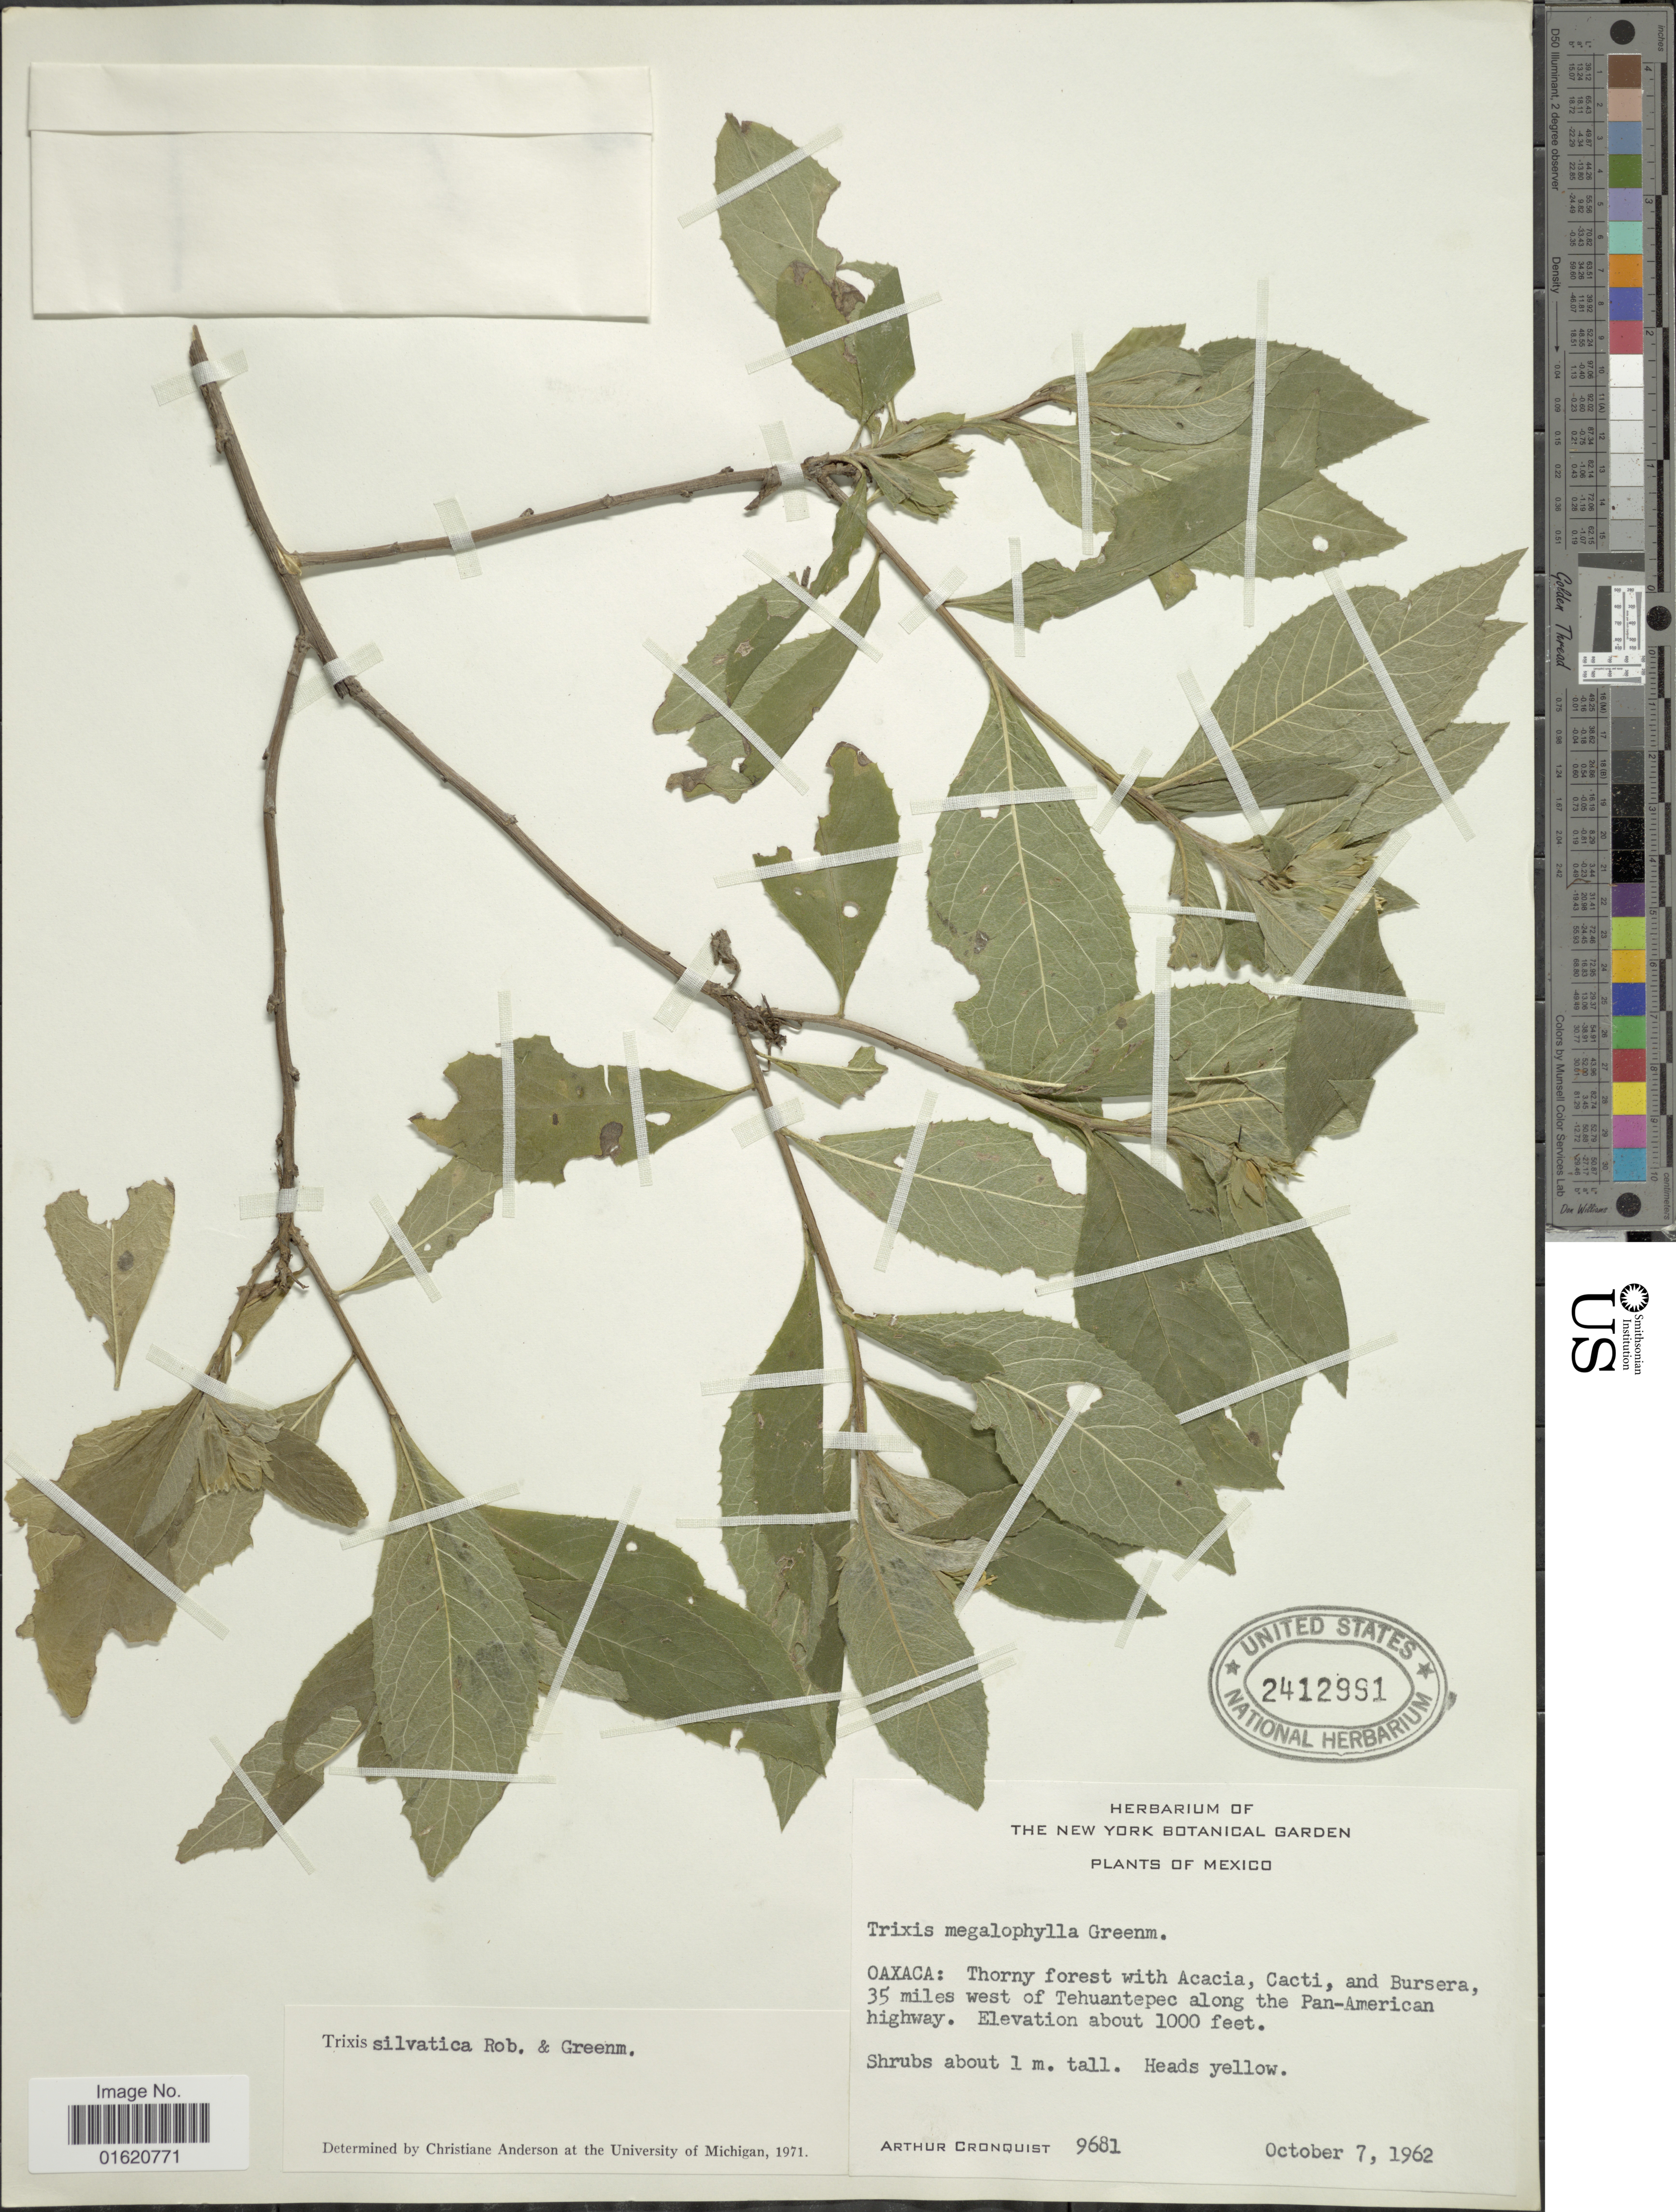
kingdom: Plantae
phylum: Tracheophyta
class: Magnoliopsida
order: Asterales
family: Asteraceae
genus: Trixis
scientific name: Trixis silvatica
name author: B.L. Rob. & Greenm.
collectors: A. J. Cronquist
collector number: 9681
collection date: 1962-10-07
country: Mexico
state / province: Oaxaca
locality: Thorny forest, 35 miles west of Tehuantepec along the Pan-American highway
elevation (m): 305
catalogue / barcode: US 2412991